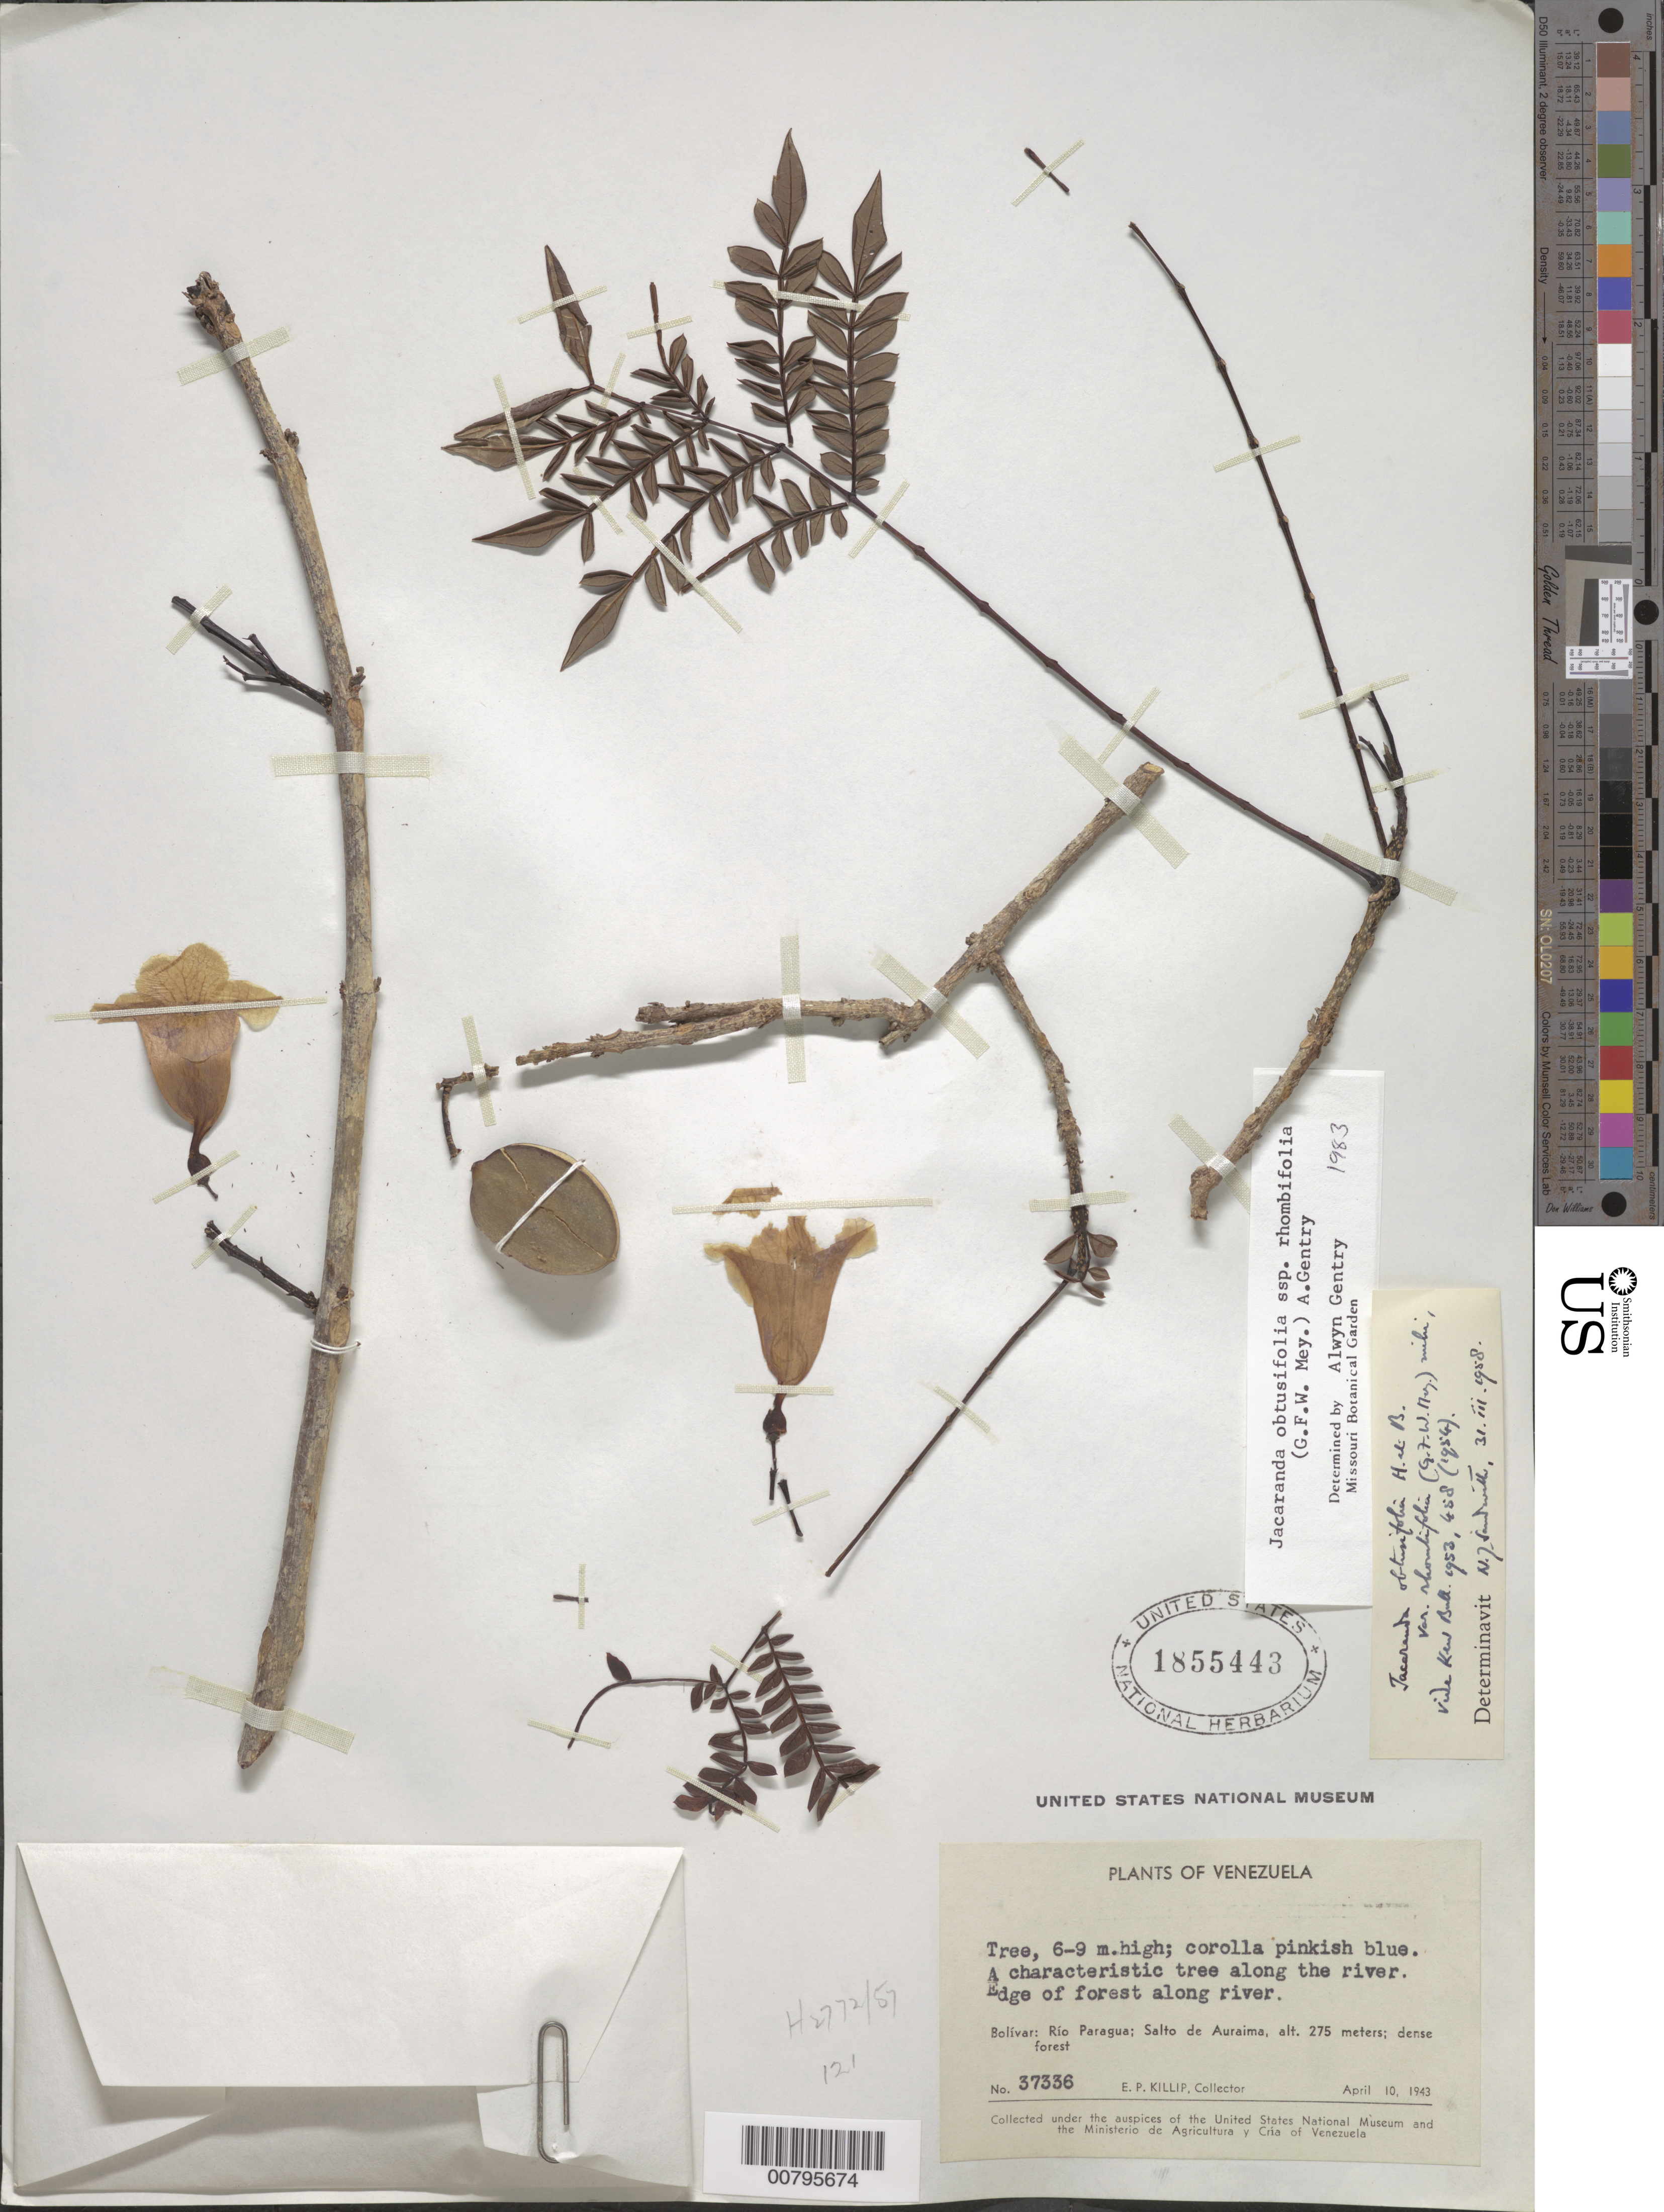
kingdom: Plantae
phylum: Tracheophyta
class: Magnoliopsida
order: Lamiales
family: Bignoniaceae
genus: Jacaranda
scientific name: Jacaranda obtusifolia subsp. rhombifolia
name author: (G. Mey.) A.H. Gentry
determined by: Gentry, A. H.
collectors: E. P. Killip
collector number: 37336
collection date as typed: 10-Apr-43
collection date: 1943-04-10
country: Venezuela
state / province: Bolívar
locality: Salto de Auraima, Río Paragua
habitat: Edge of forest along river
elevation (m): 275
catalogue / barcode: US 1855443